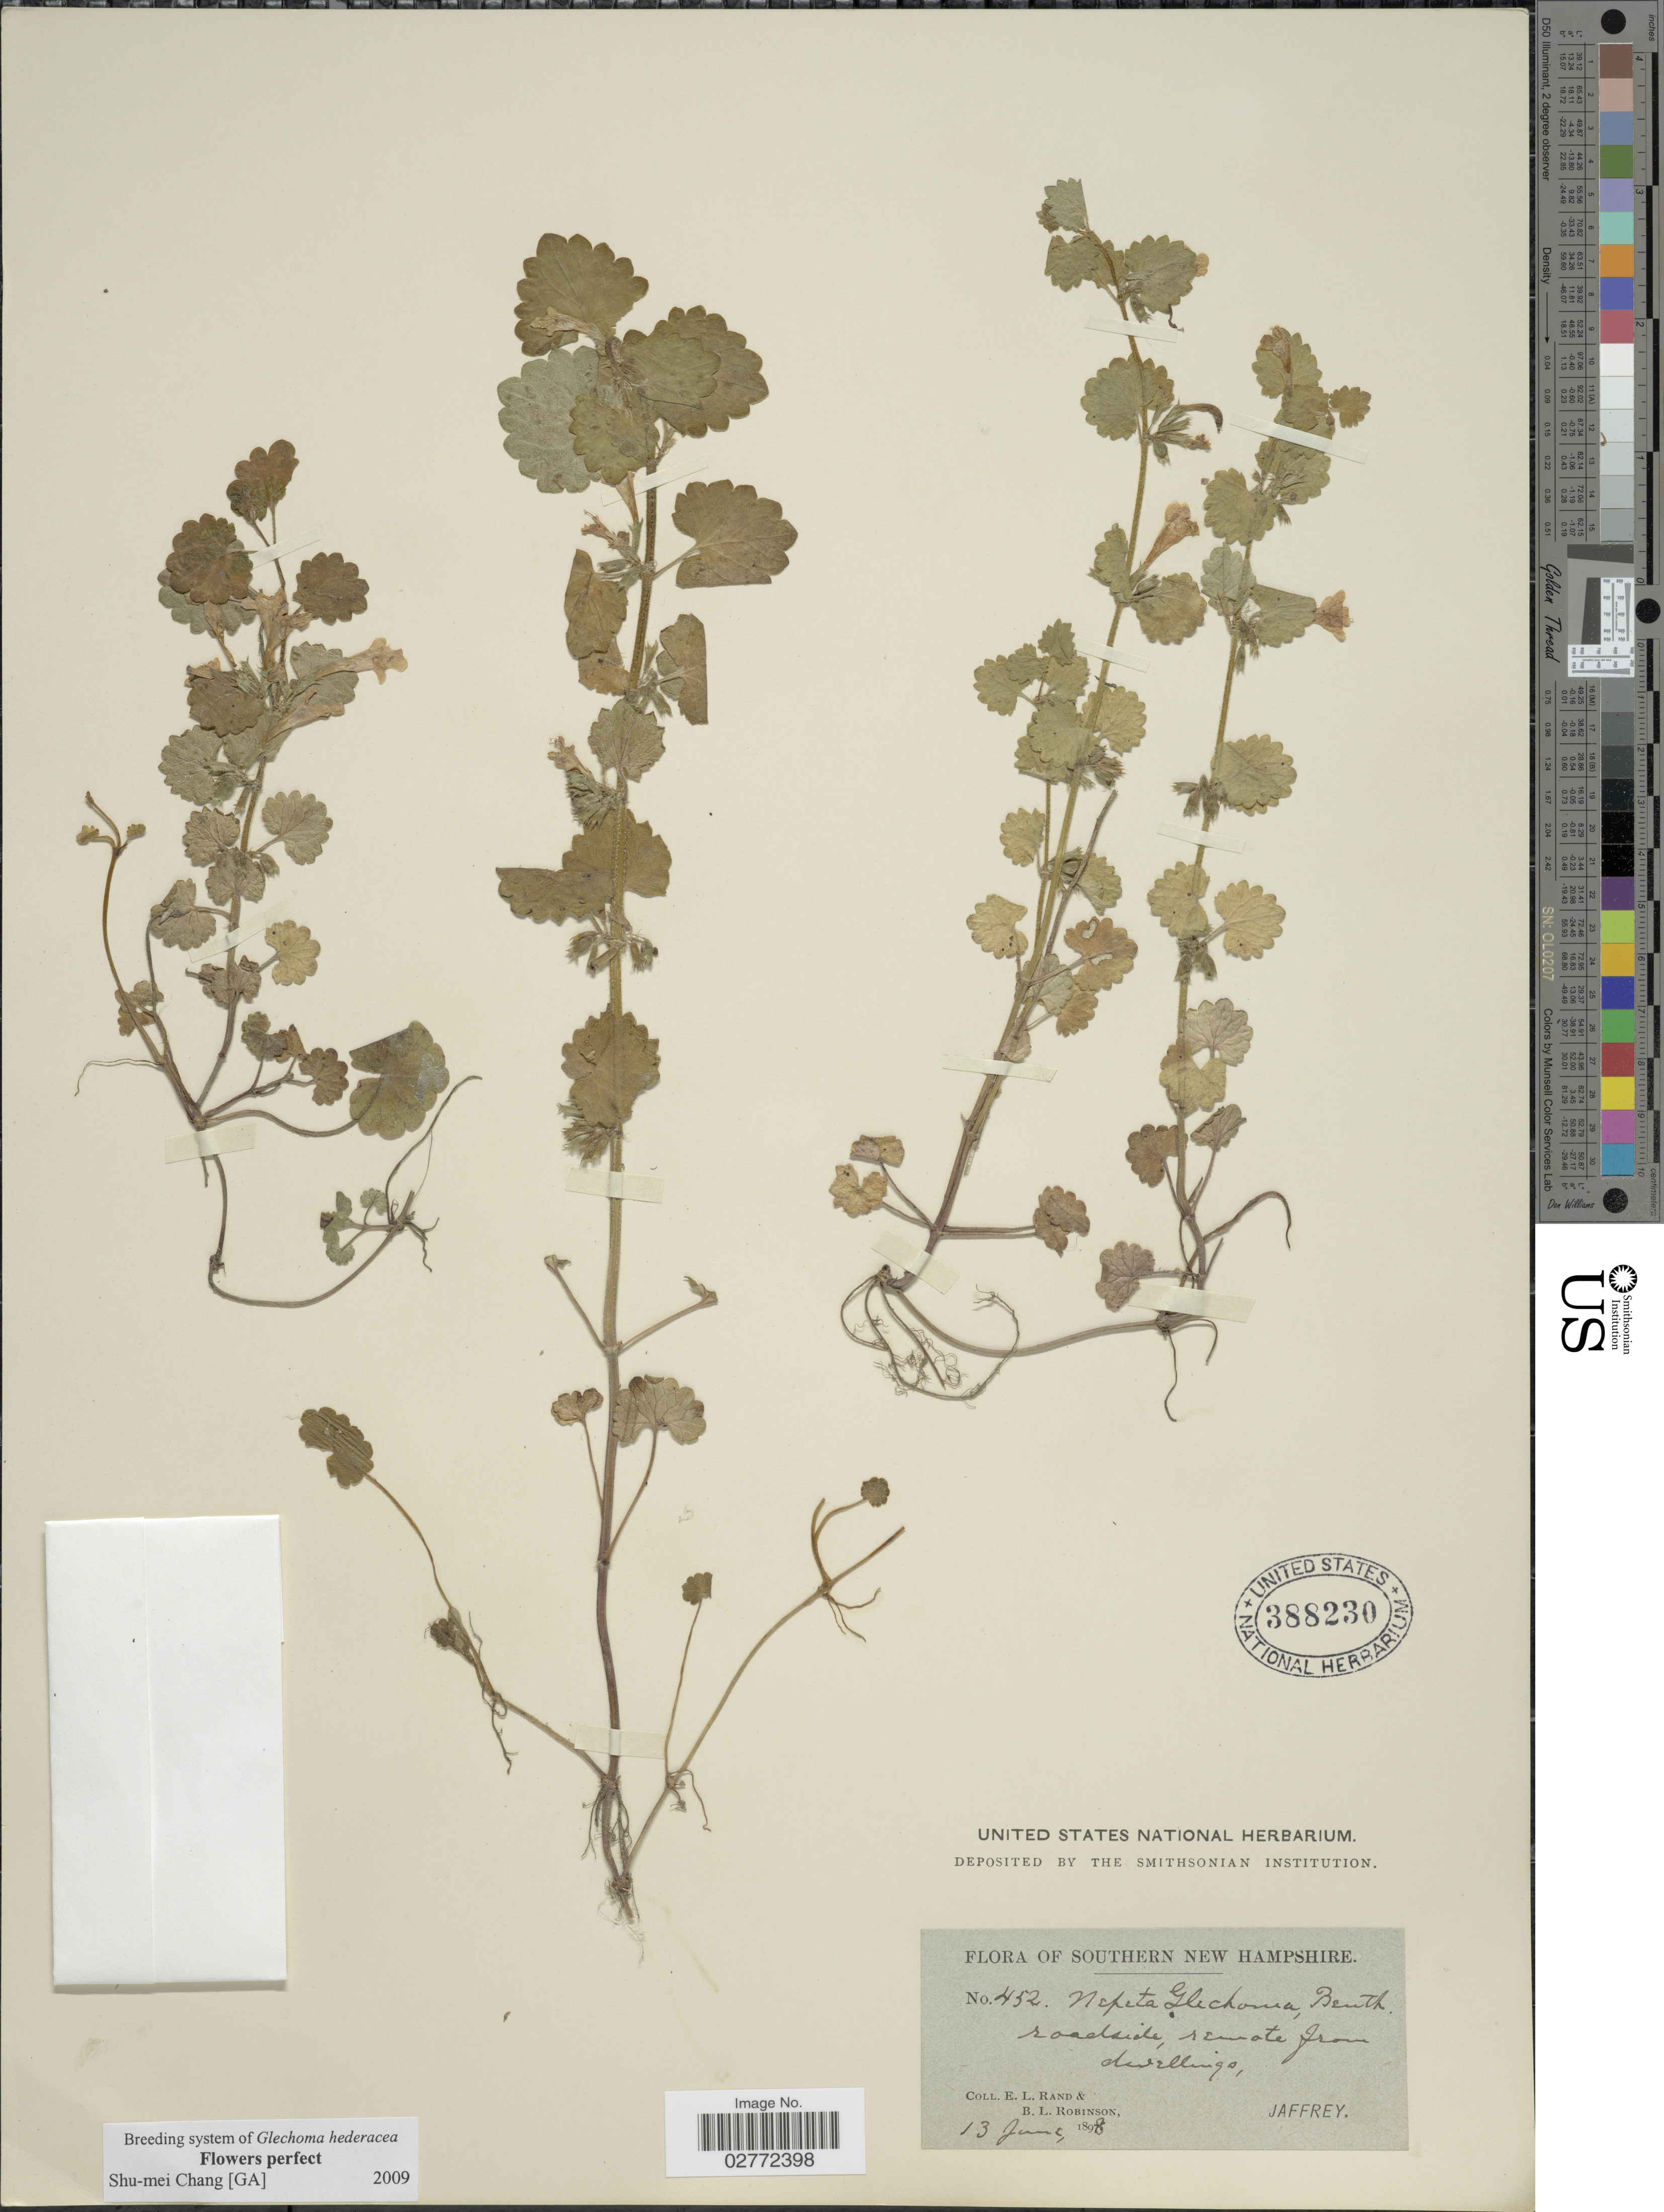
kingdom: Plantae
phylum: Tracheophyta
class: Magnoliopsida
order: Lamiales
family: Lamiaceae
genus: Glechoma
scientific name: Glechoma hederacea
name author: L.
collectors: E. Rand & B. L. Robinson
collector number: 452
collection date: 1898-06-13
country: United States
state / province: New Hampshire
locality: Southern New Hampshire. Jaffrey.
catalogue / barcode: US 388230